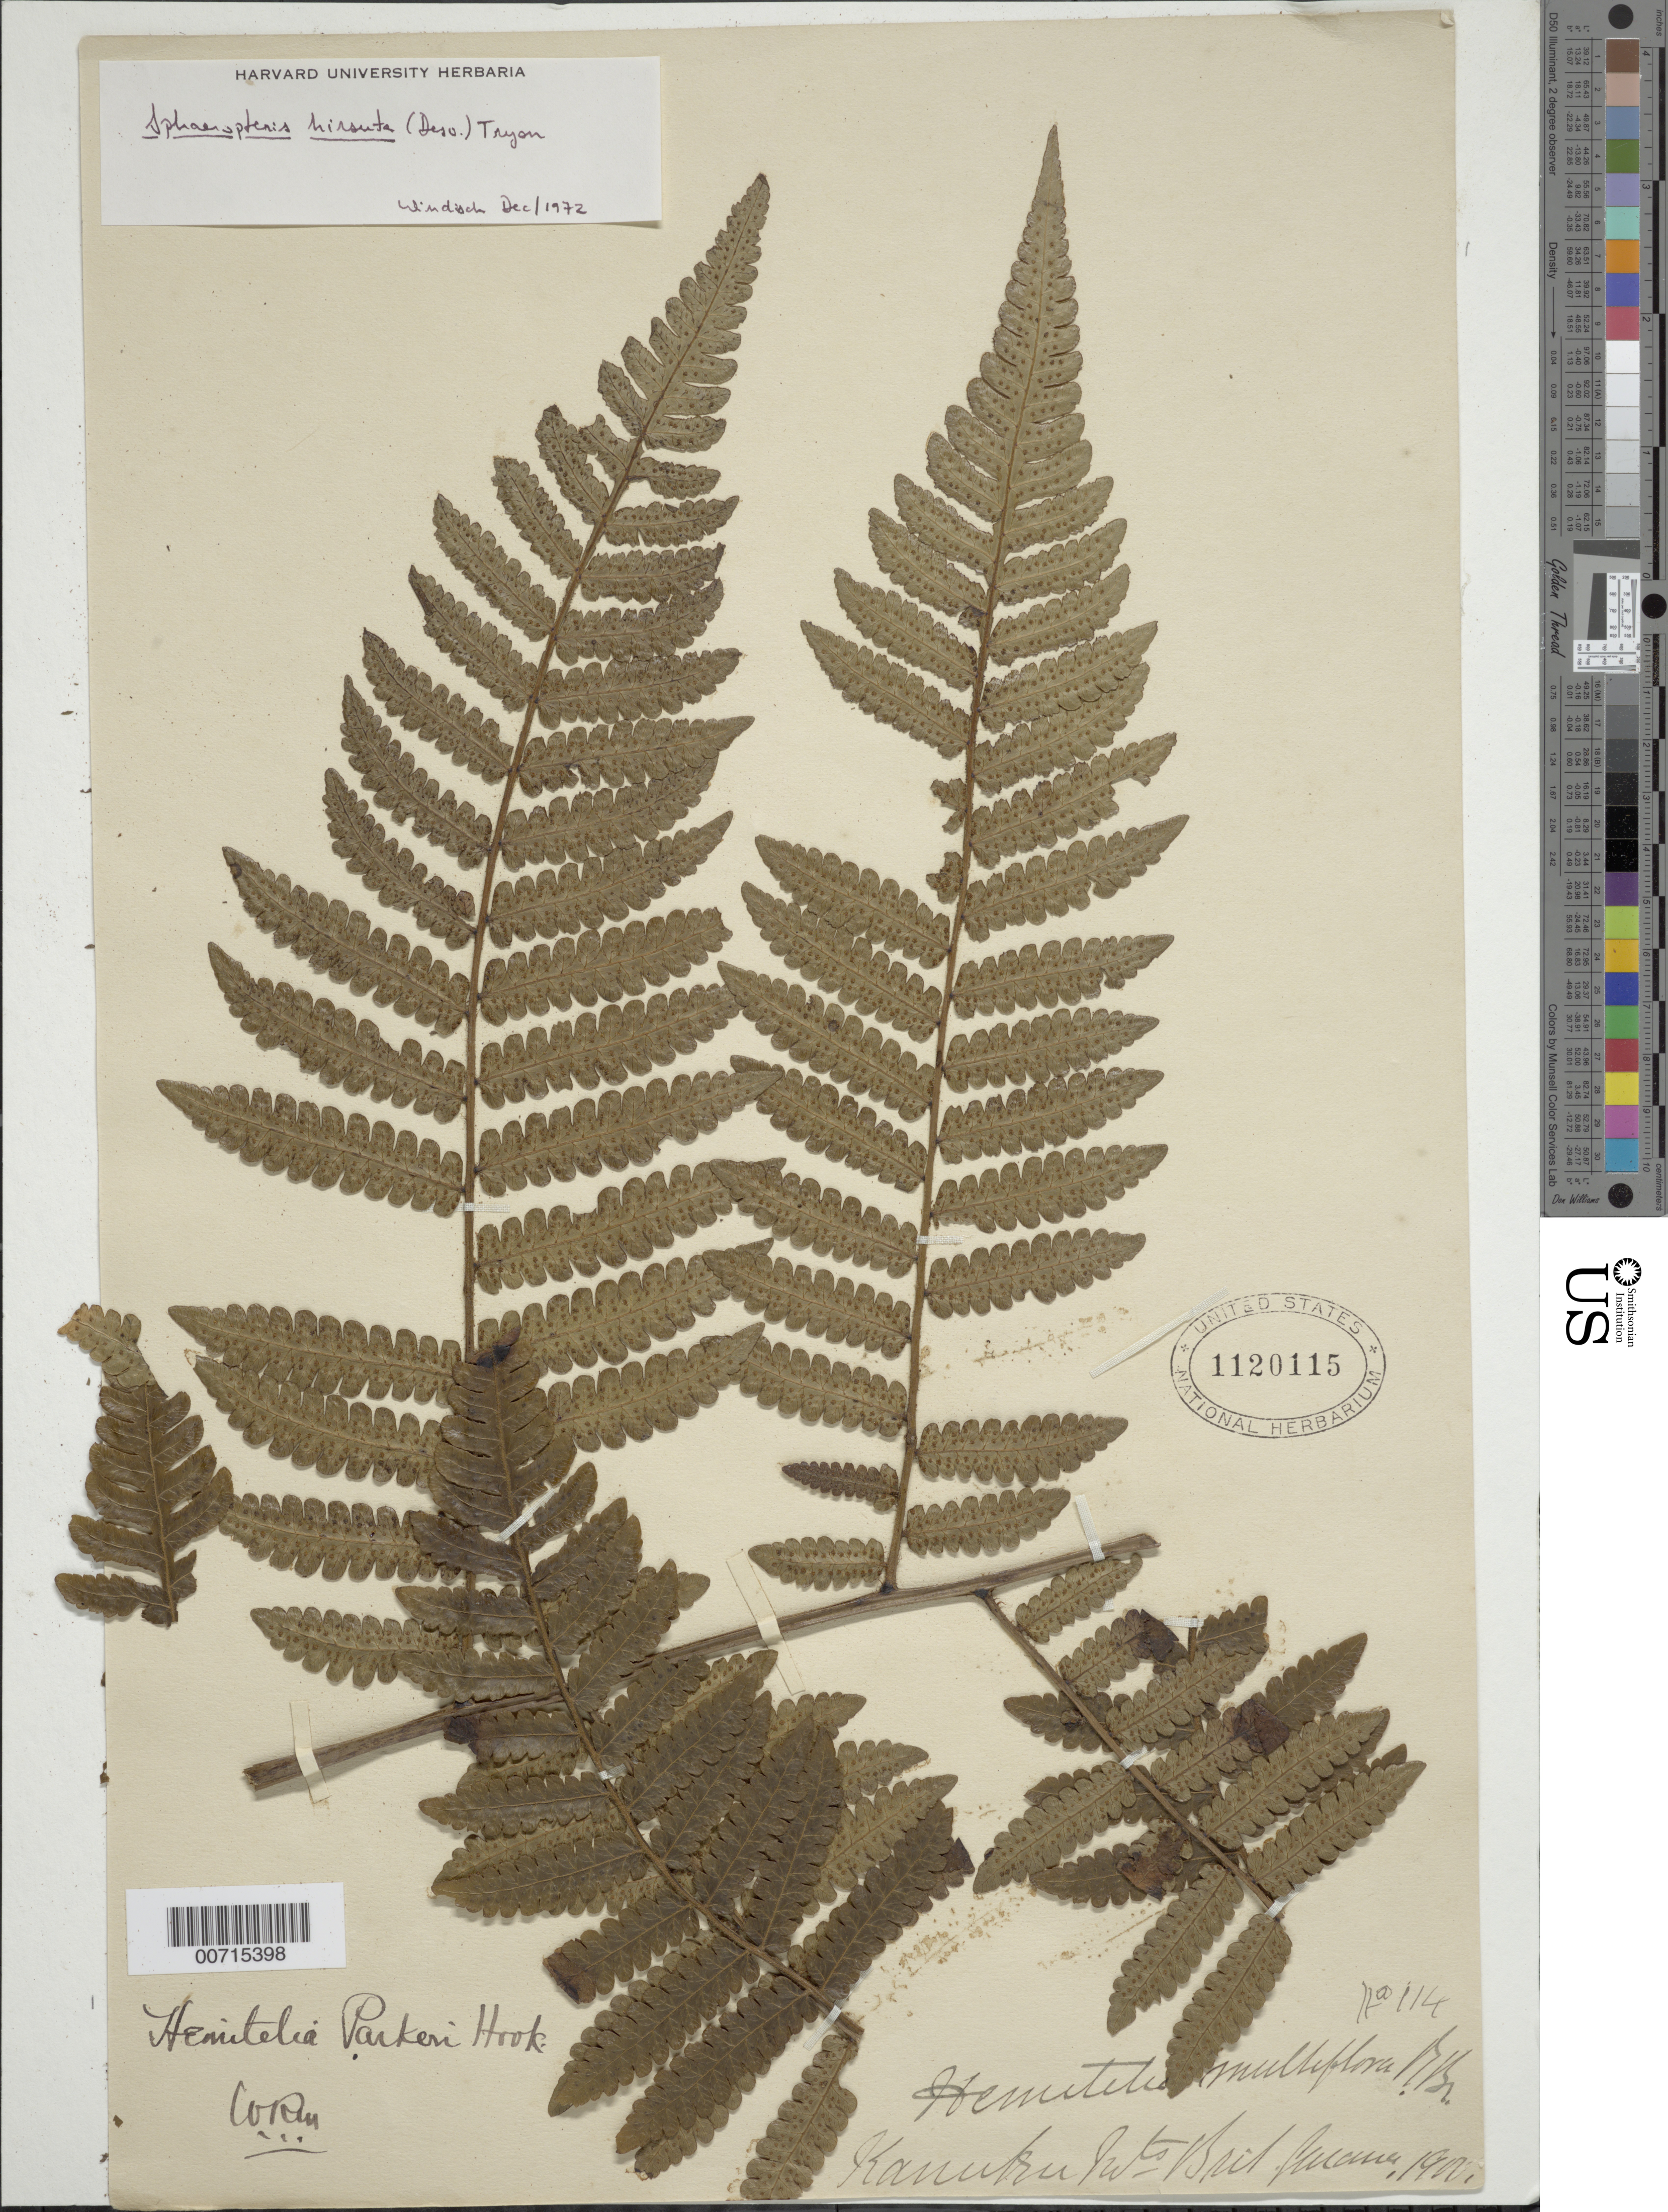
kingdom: Plantae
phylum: Tracheophyta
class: Polypodiopsida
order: Cyatheales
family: Cyatheaceae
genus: Cyathea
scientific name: Cyathea surinamensis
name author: (Miq.) Domin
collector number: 114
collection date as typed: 1900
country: Guyana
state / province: U. Takutu-U. Essequibo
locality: Kanuku Mts.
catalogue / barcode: US 1120115